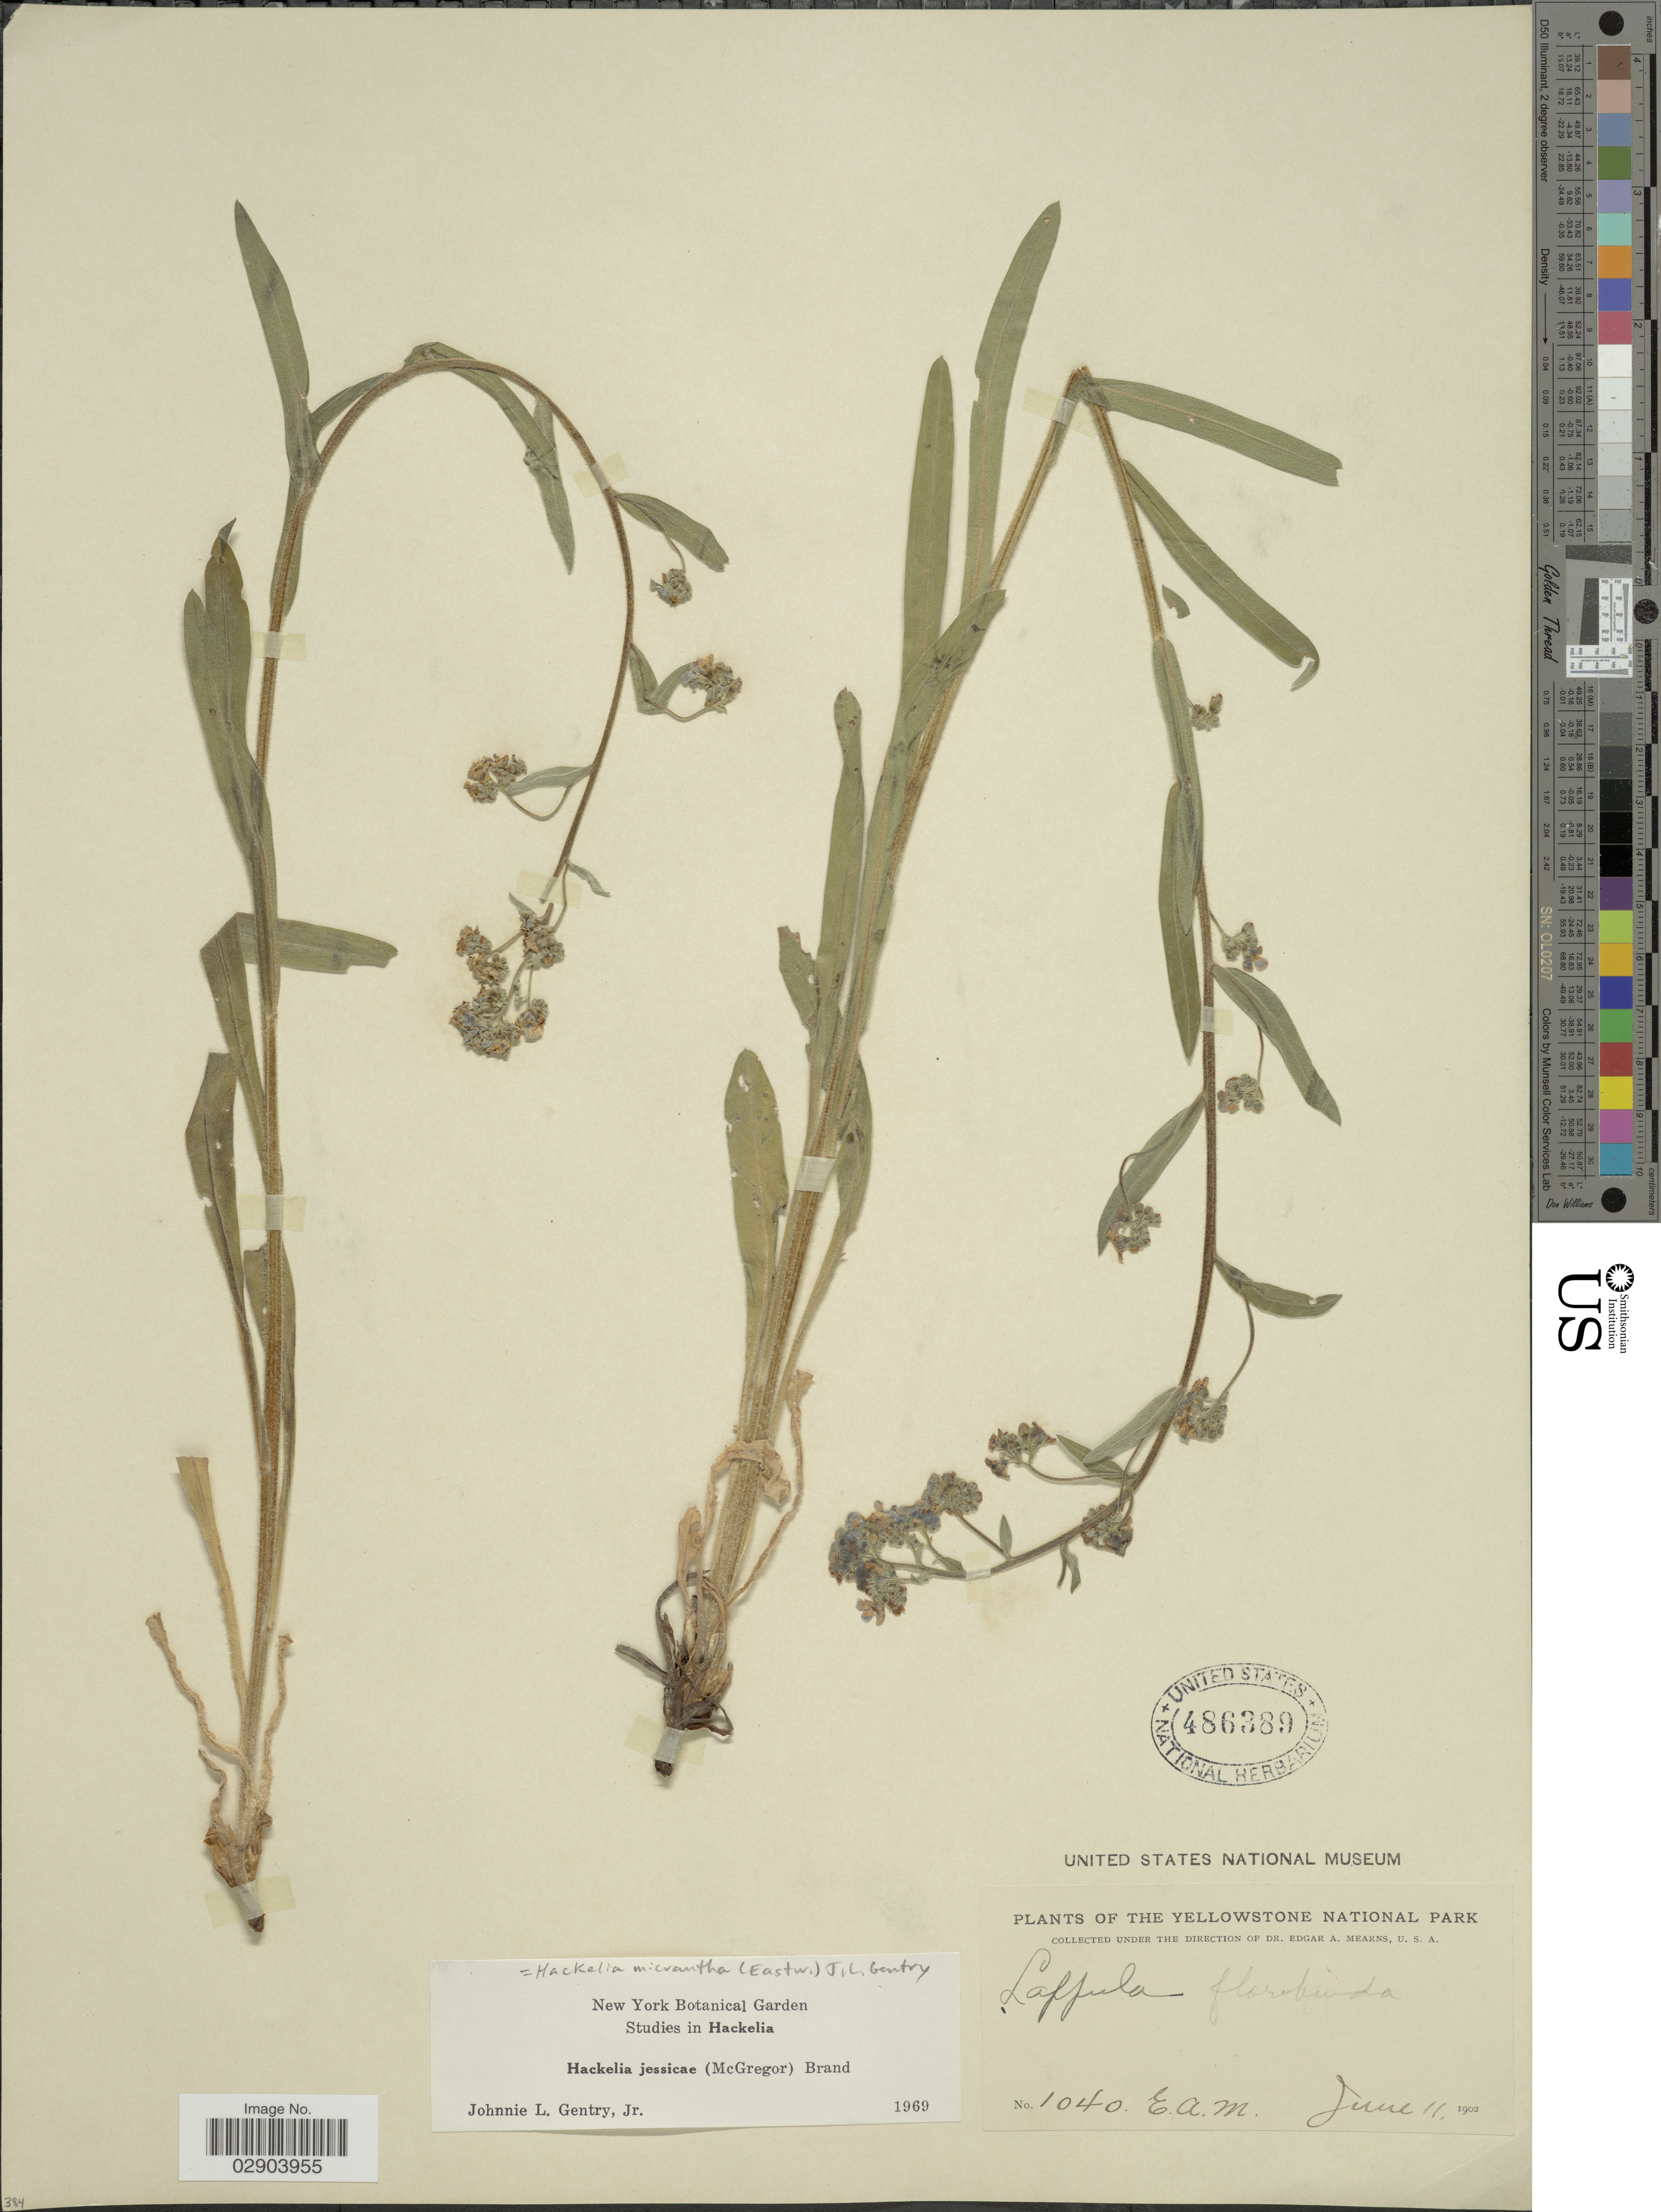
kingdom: Plantae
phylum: Tracheophyta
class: Magnoliopsida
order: Boraginales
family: Boraginaceae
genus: Hackelia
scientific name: Hackelia micrantha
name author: (Eastw.) J.L. Gentry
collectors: E. A. Mearns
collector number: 1040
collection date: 1902-06-11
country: United States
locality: The Yellowstone National Park.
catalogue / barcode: US 486389